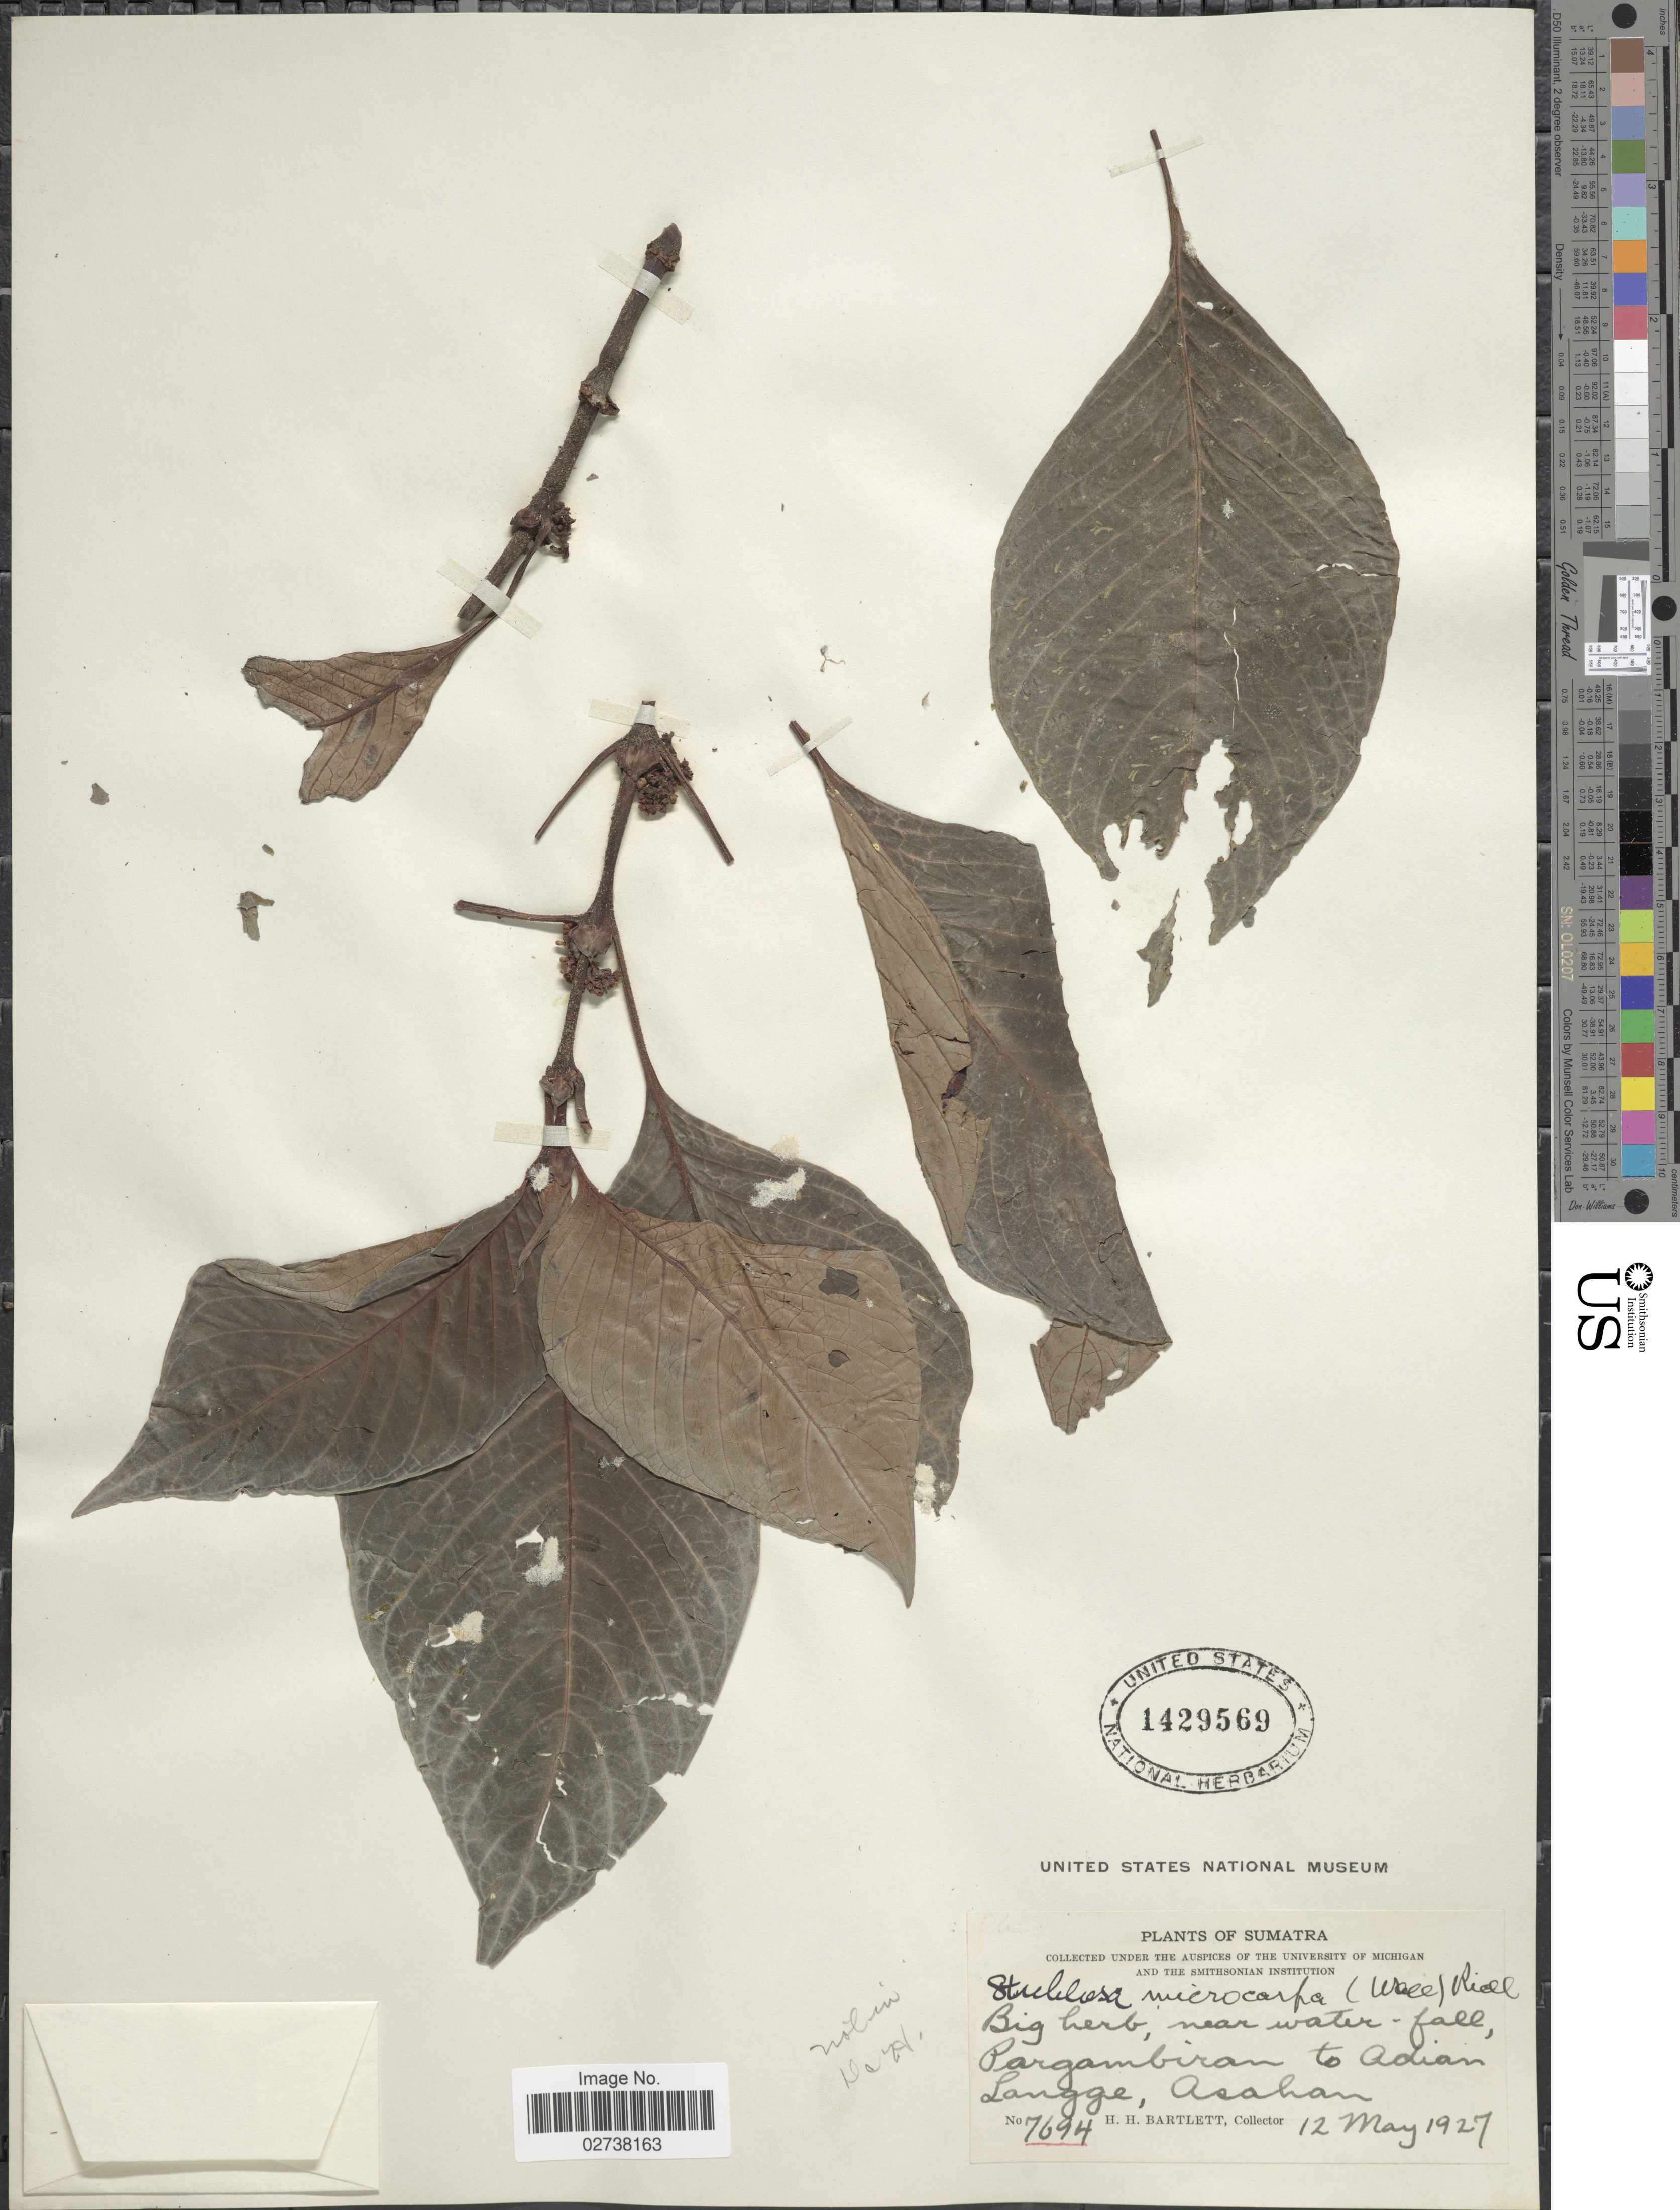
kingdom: Plantae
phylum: Tracheophyta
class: Magnoliopsida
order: Gentianales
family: Rubiaceae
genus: Streblosa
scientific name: Streblosa microcarpa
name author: Ridl.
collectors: H. H. Bartlett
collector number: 7694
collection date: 1927-05-12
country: Indonesia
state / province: Sumatra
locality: Near water-fall, Pargambiran to Adian Langge, Asahan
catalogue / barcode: US 1429569